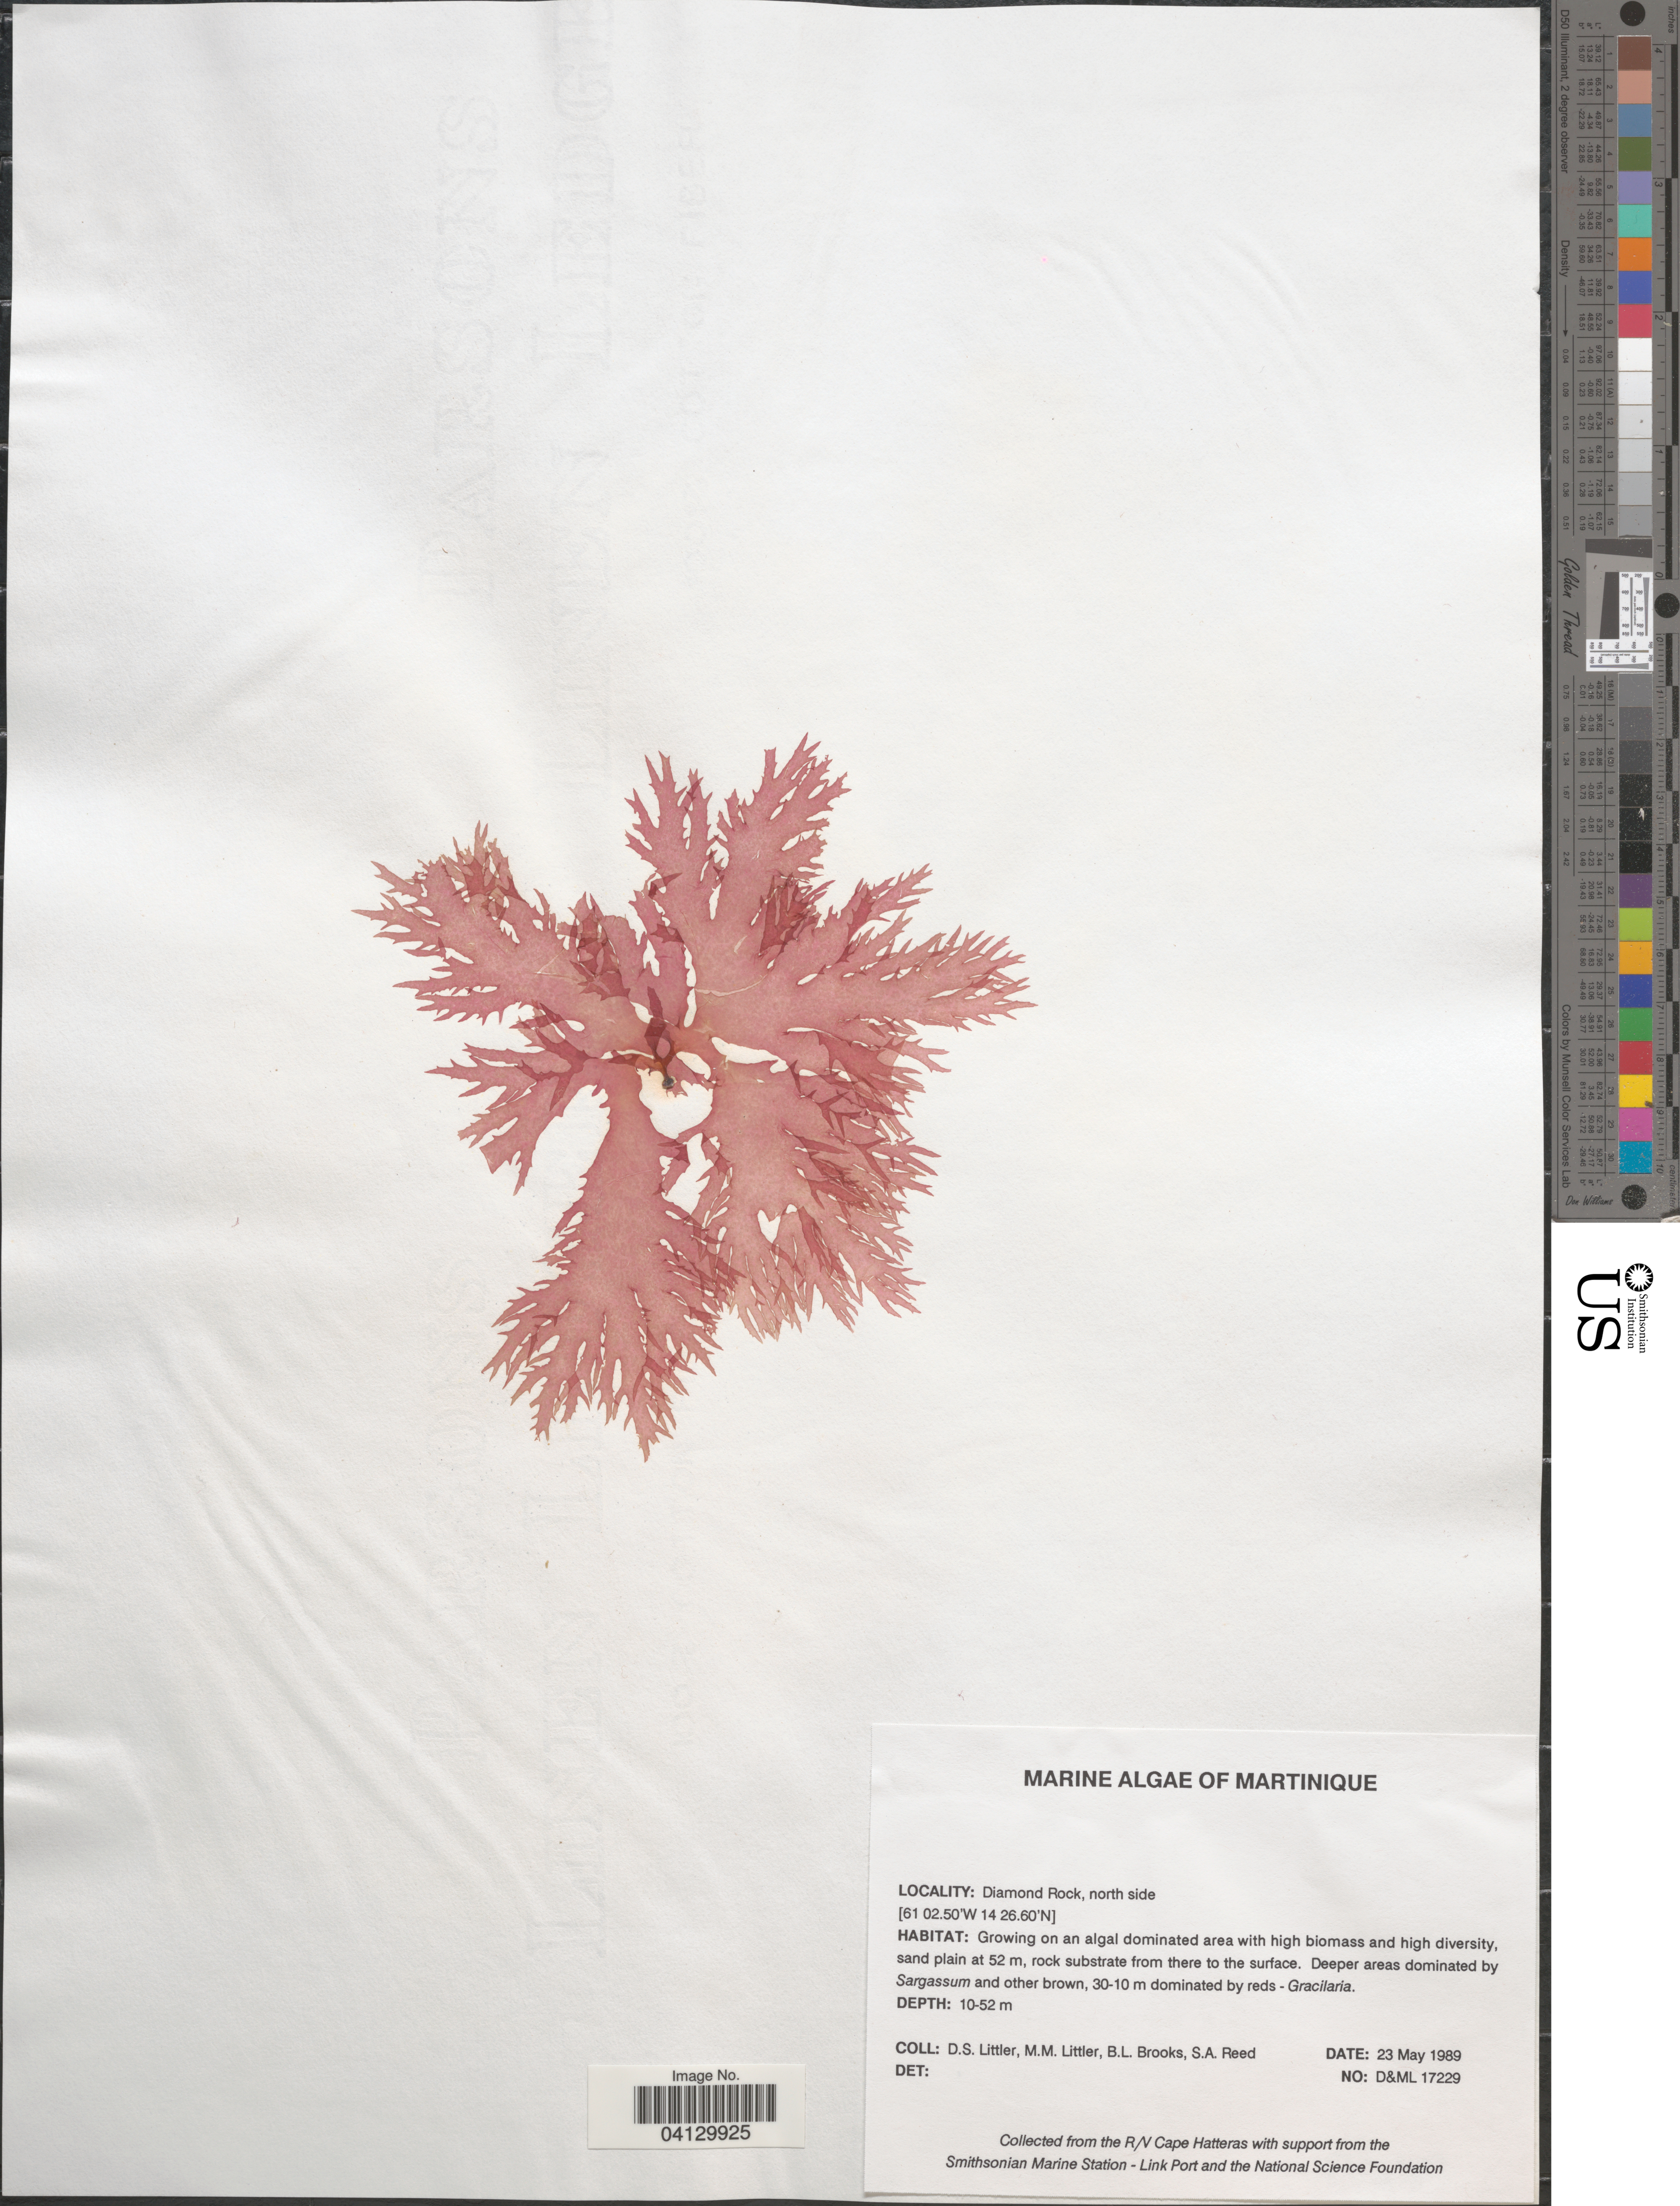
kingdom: Plantae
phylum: Rhodophyta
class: Florideophyceae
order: Corallinales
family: Corallinaceae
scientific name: Crustose Coralline Algae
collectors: D. S. Littler, B. Brooks & S. Reed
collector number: D&ML17229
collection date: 1989-05-23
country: Martinique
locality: Diamond Rock, north side.